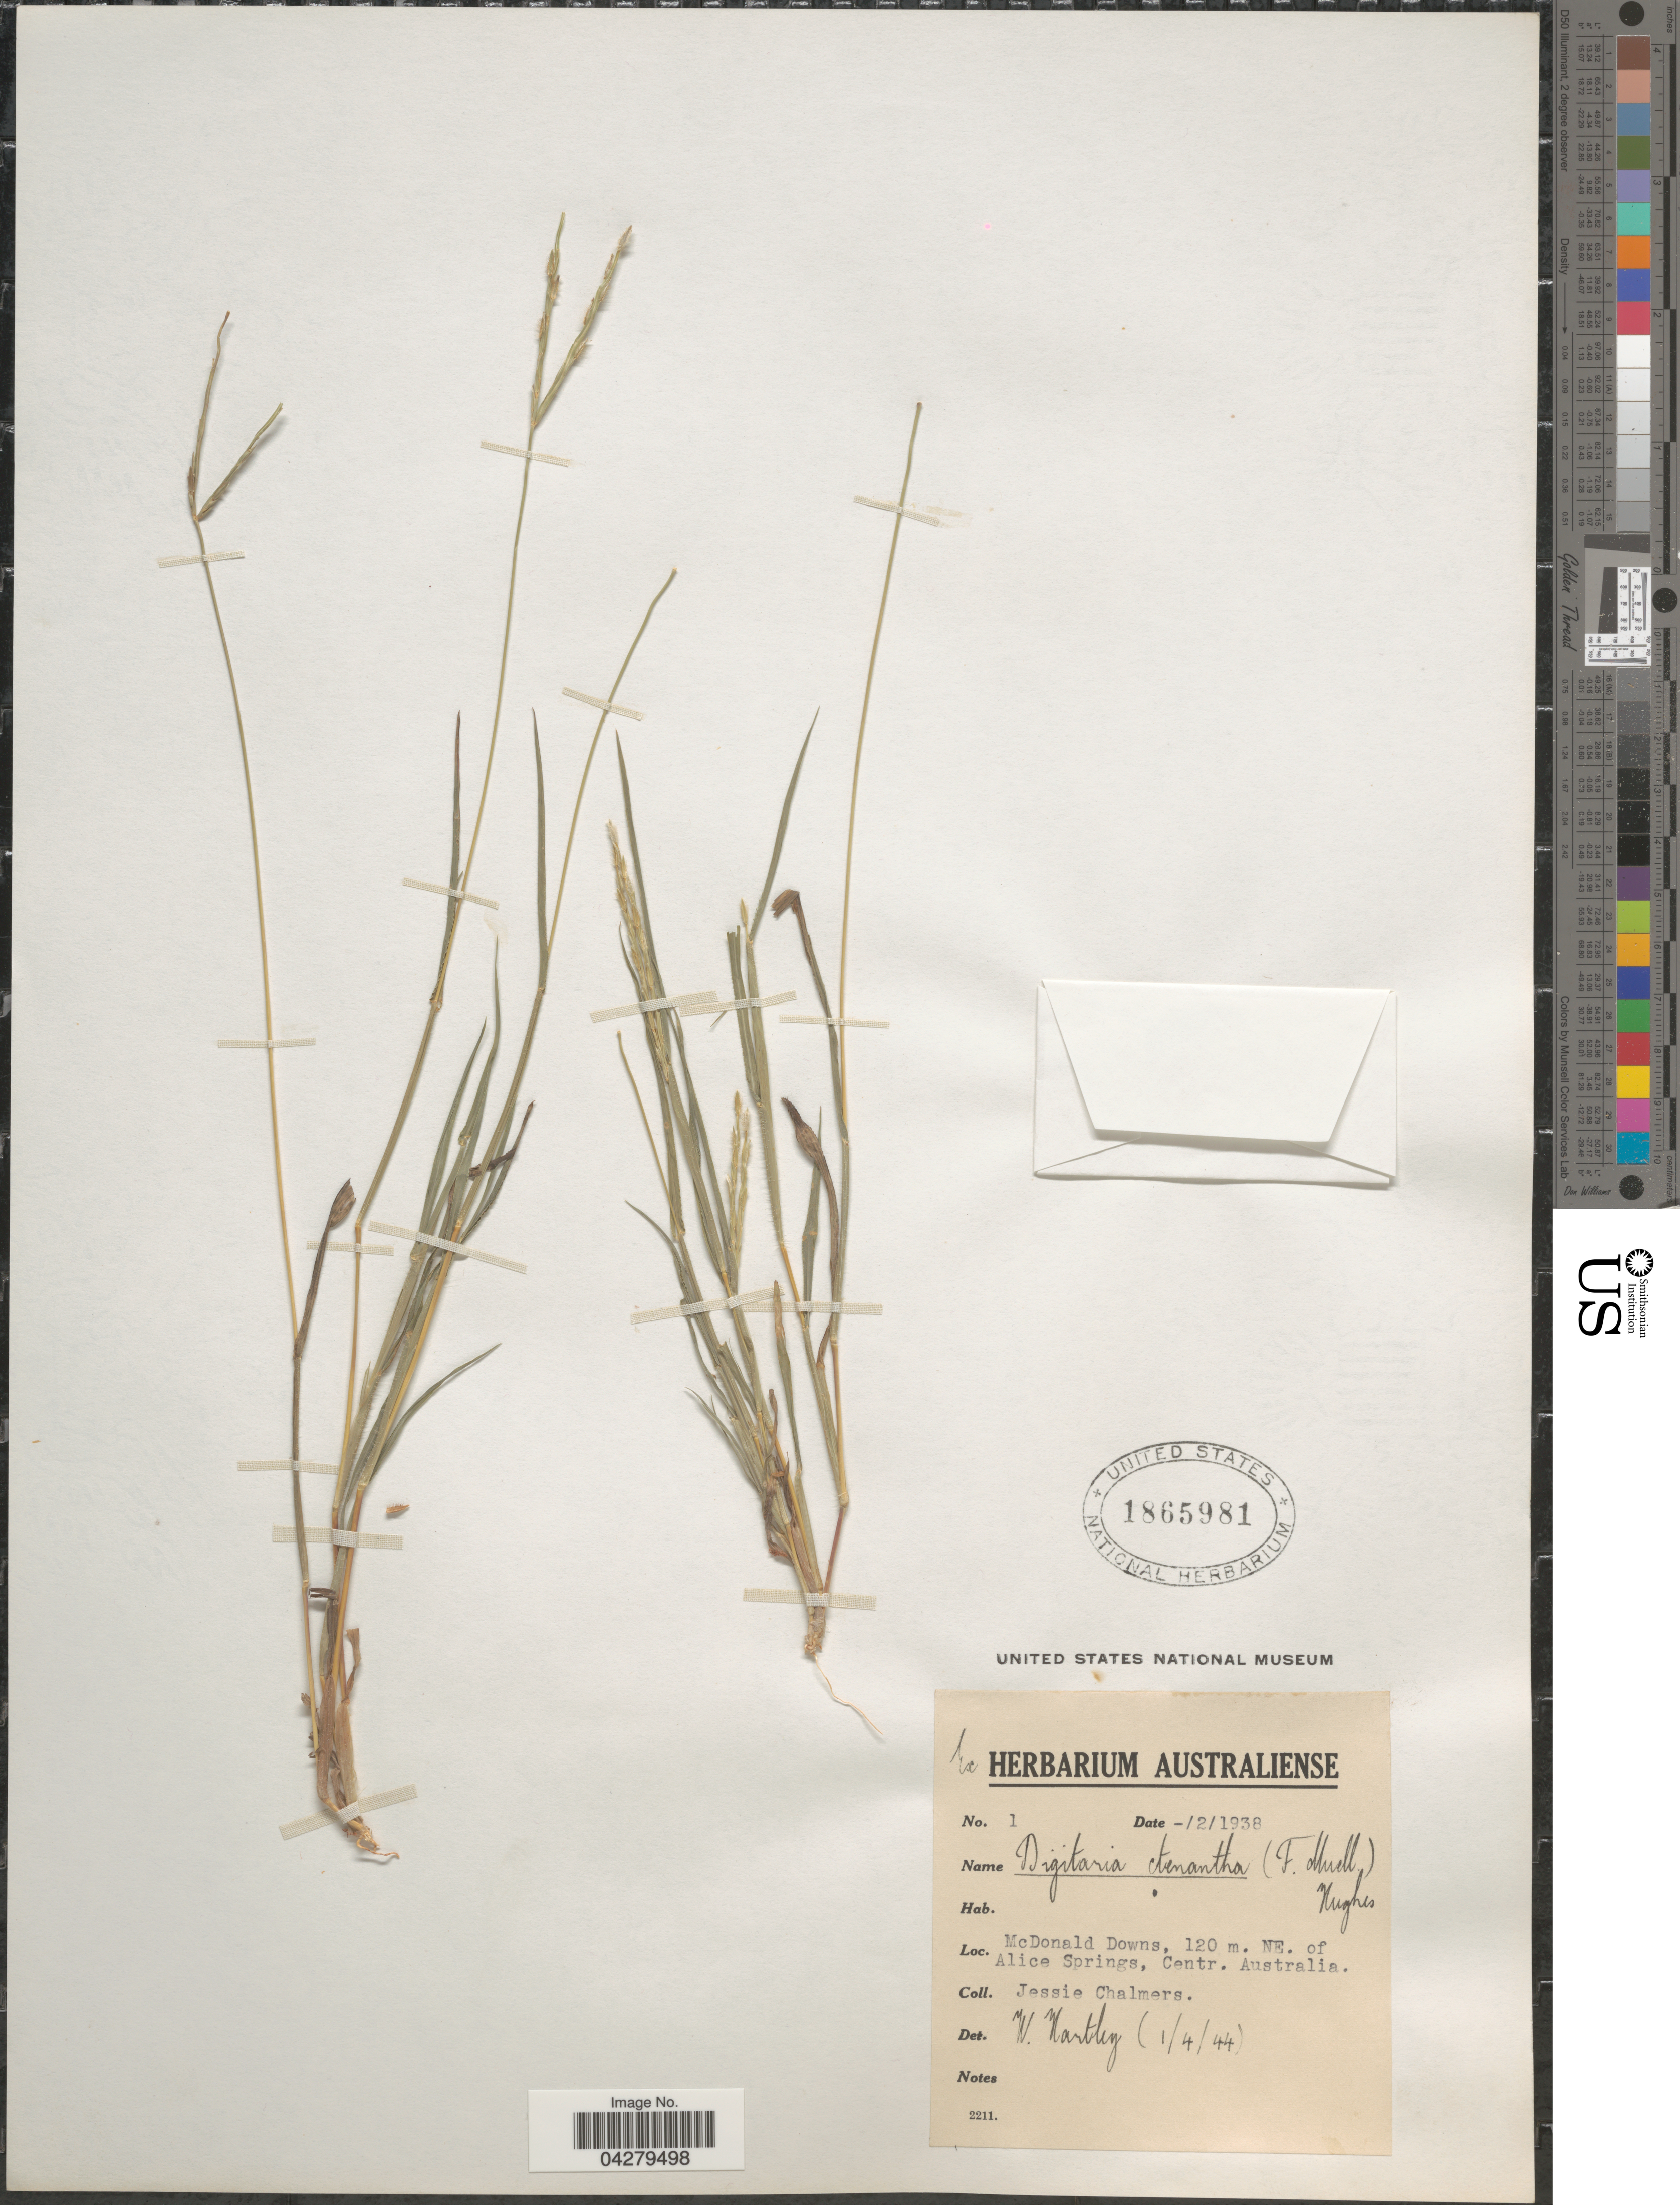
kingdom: Plantae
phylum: Tracheophyta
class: Liliopsida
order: Poales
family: Poaceae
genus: Digitaria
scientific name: Digitaria ctenantha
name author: (F. Muell.) Hughes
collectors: J. Chalmers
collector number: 1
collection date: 1938-02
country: Australia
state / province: South Australia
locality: McDonald Downs, 120 m. NE. of Alice Springs, Centr. Australia.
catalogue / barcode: US 1865981